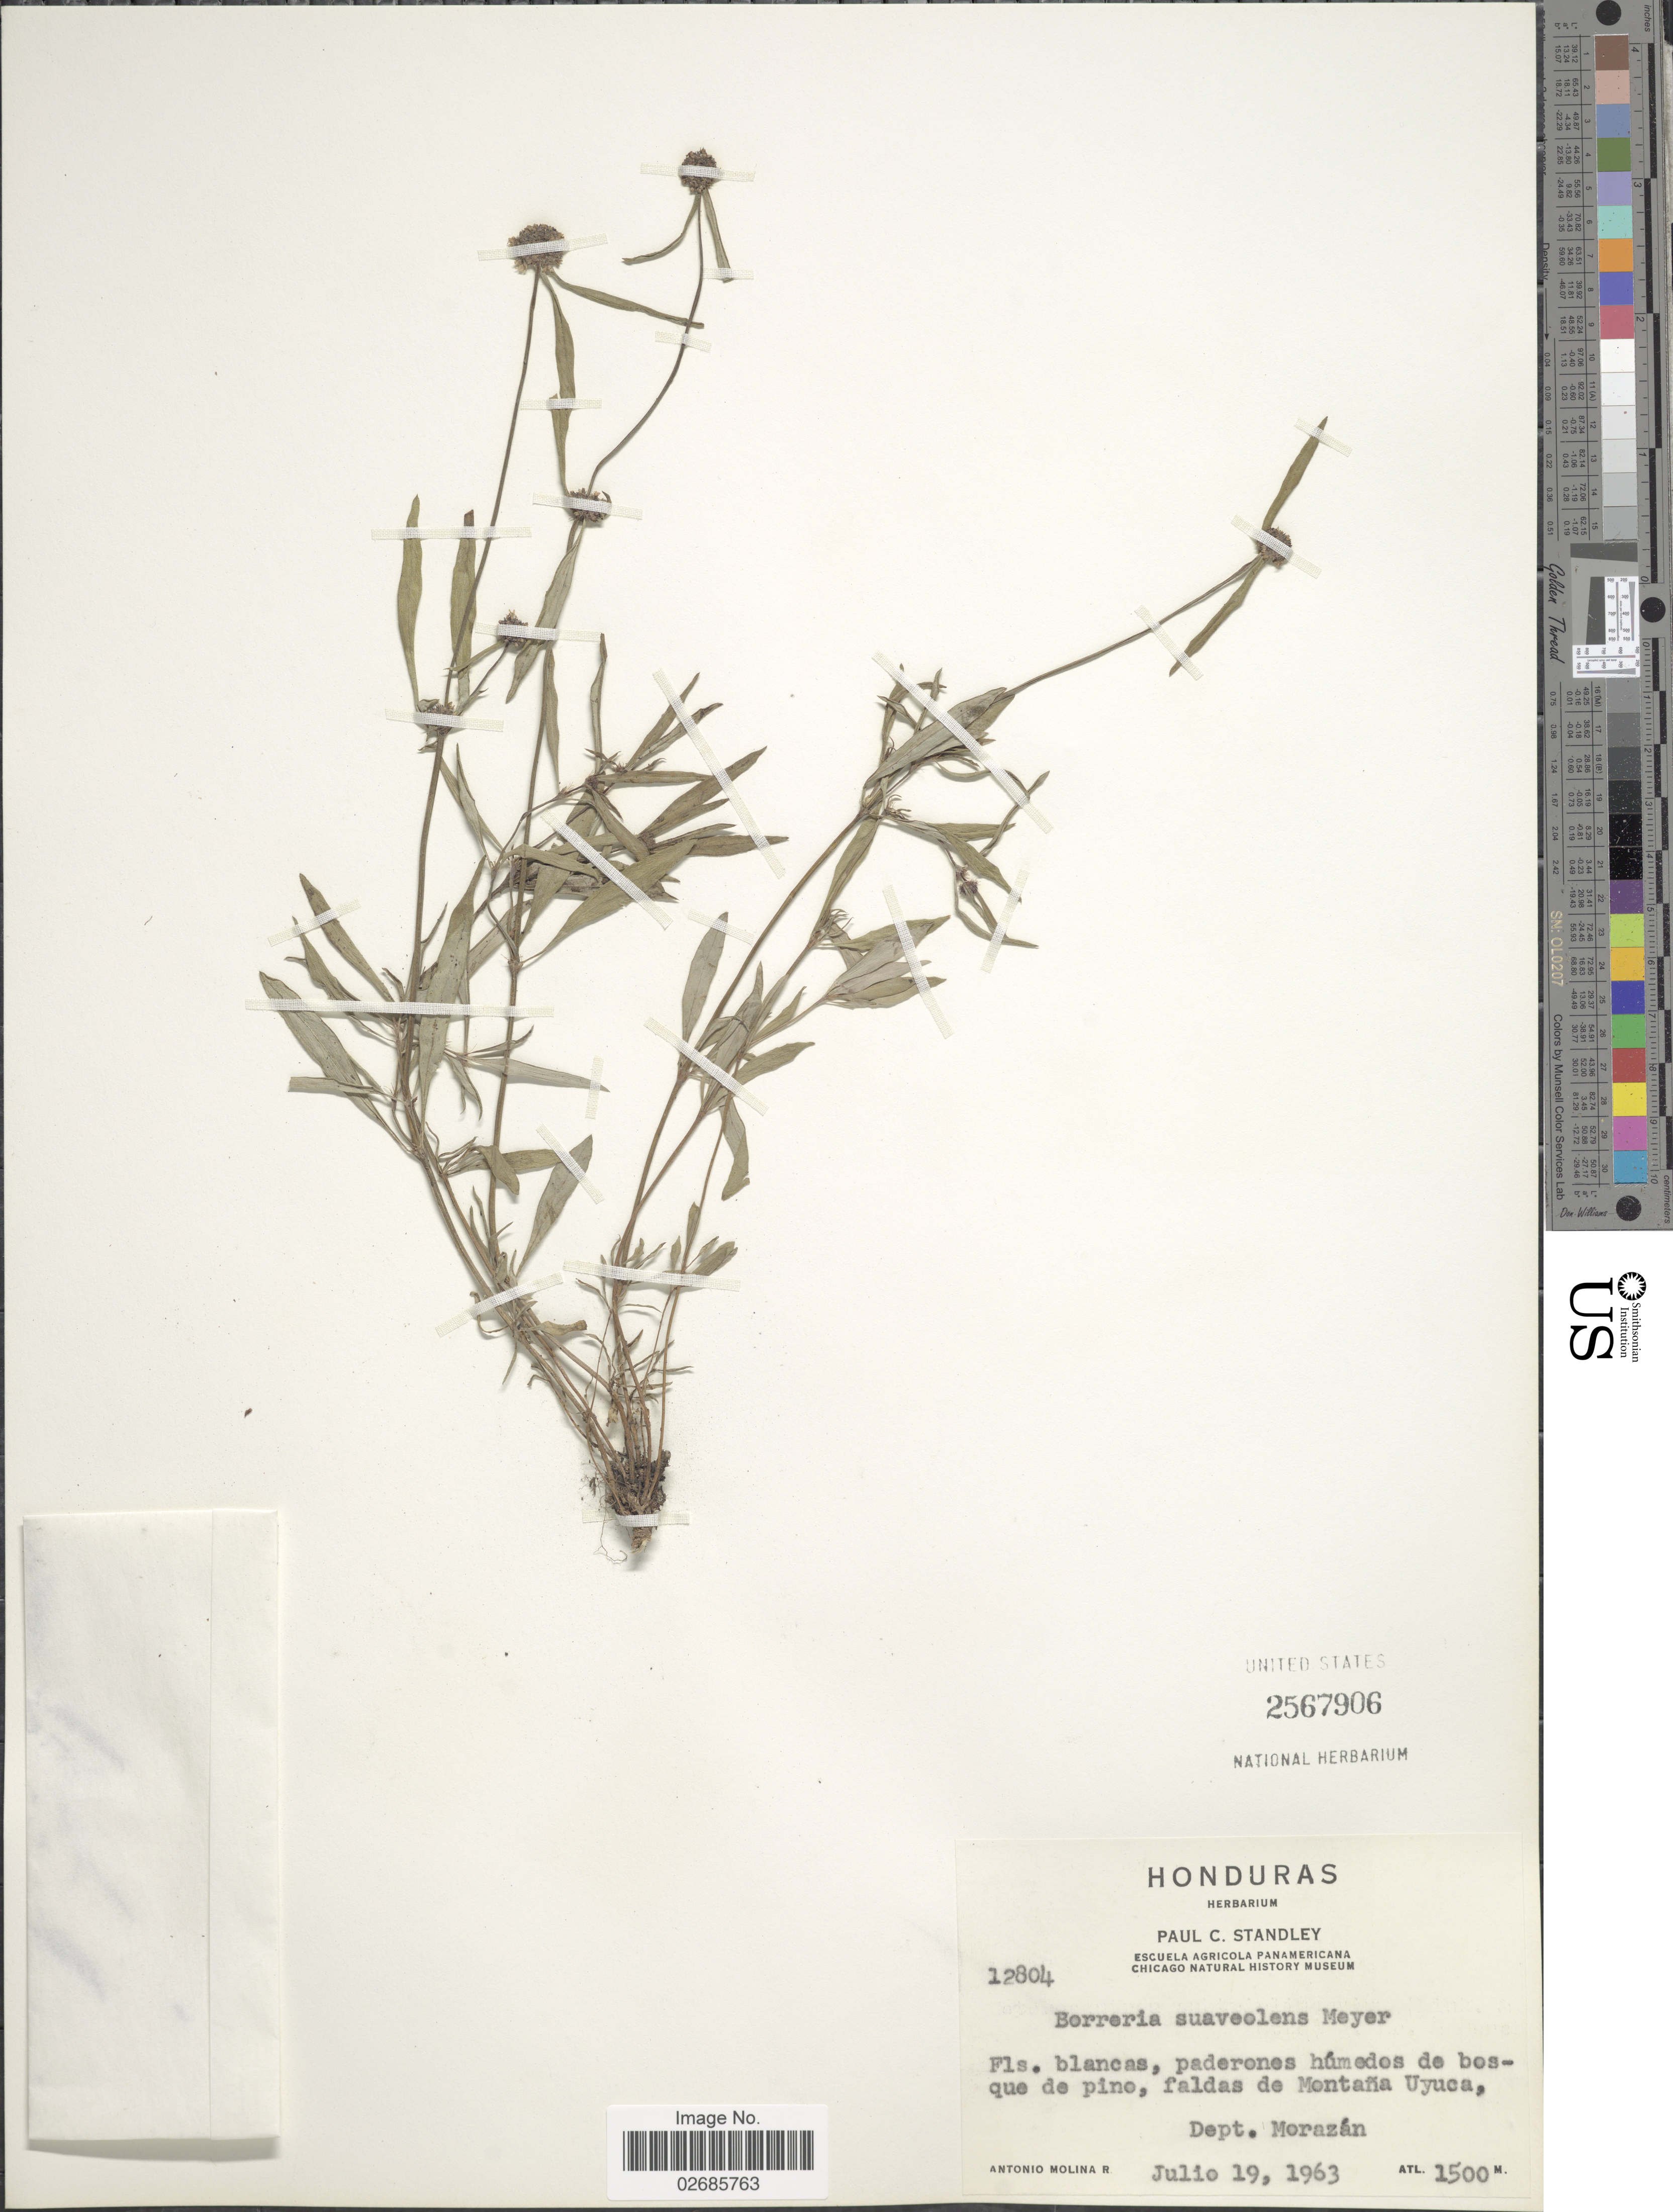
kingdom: Plantae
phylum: Tracheophyta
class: Magnoliopsida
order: Gentianales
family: Rubiaceae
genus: Borreria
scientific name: Borreria suaveolens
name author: G. Mey.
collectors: A. Molina R.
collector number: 12804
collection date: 1963-07-19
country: Honduras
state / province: Fco. Morazán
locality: Paderones húmedos de bosque de pino, faldas de Montaña Uyuca, Dept. Morazán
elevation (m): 1500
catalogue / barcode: US 2567906